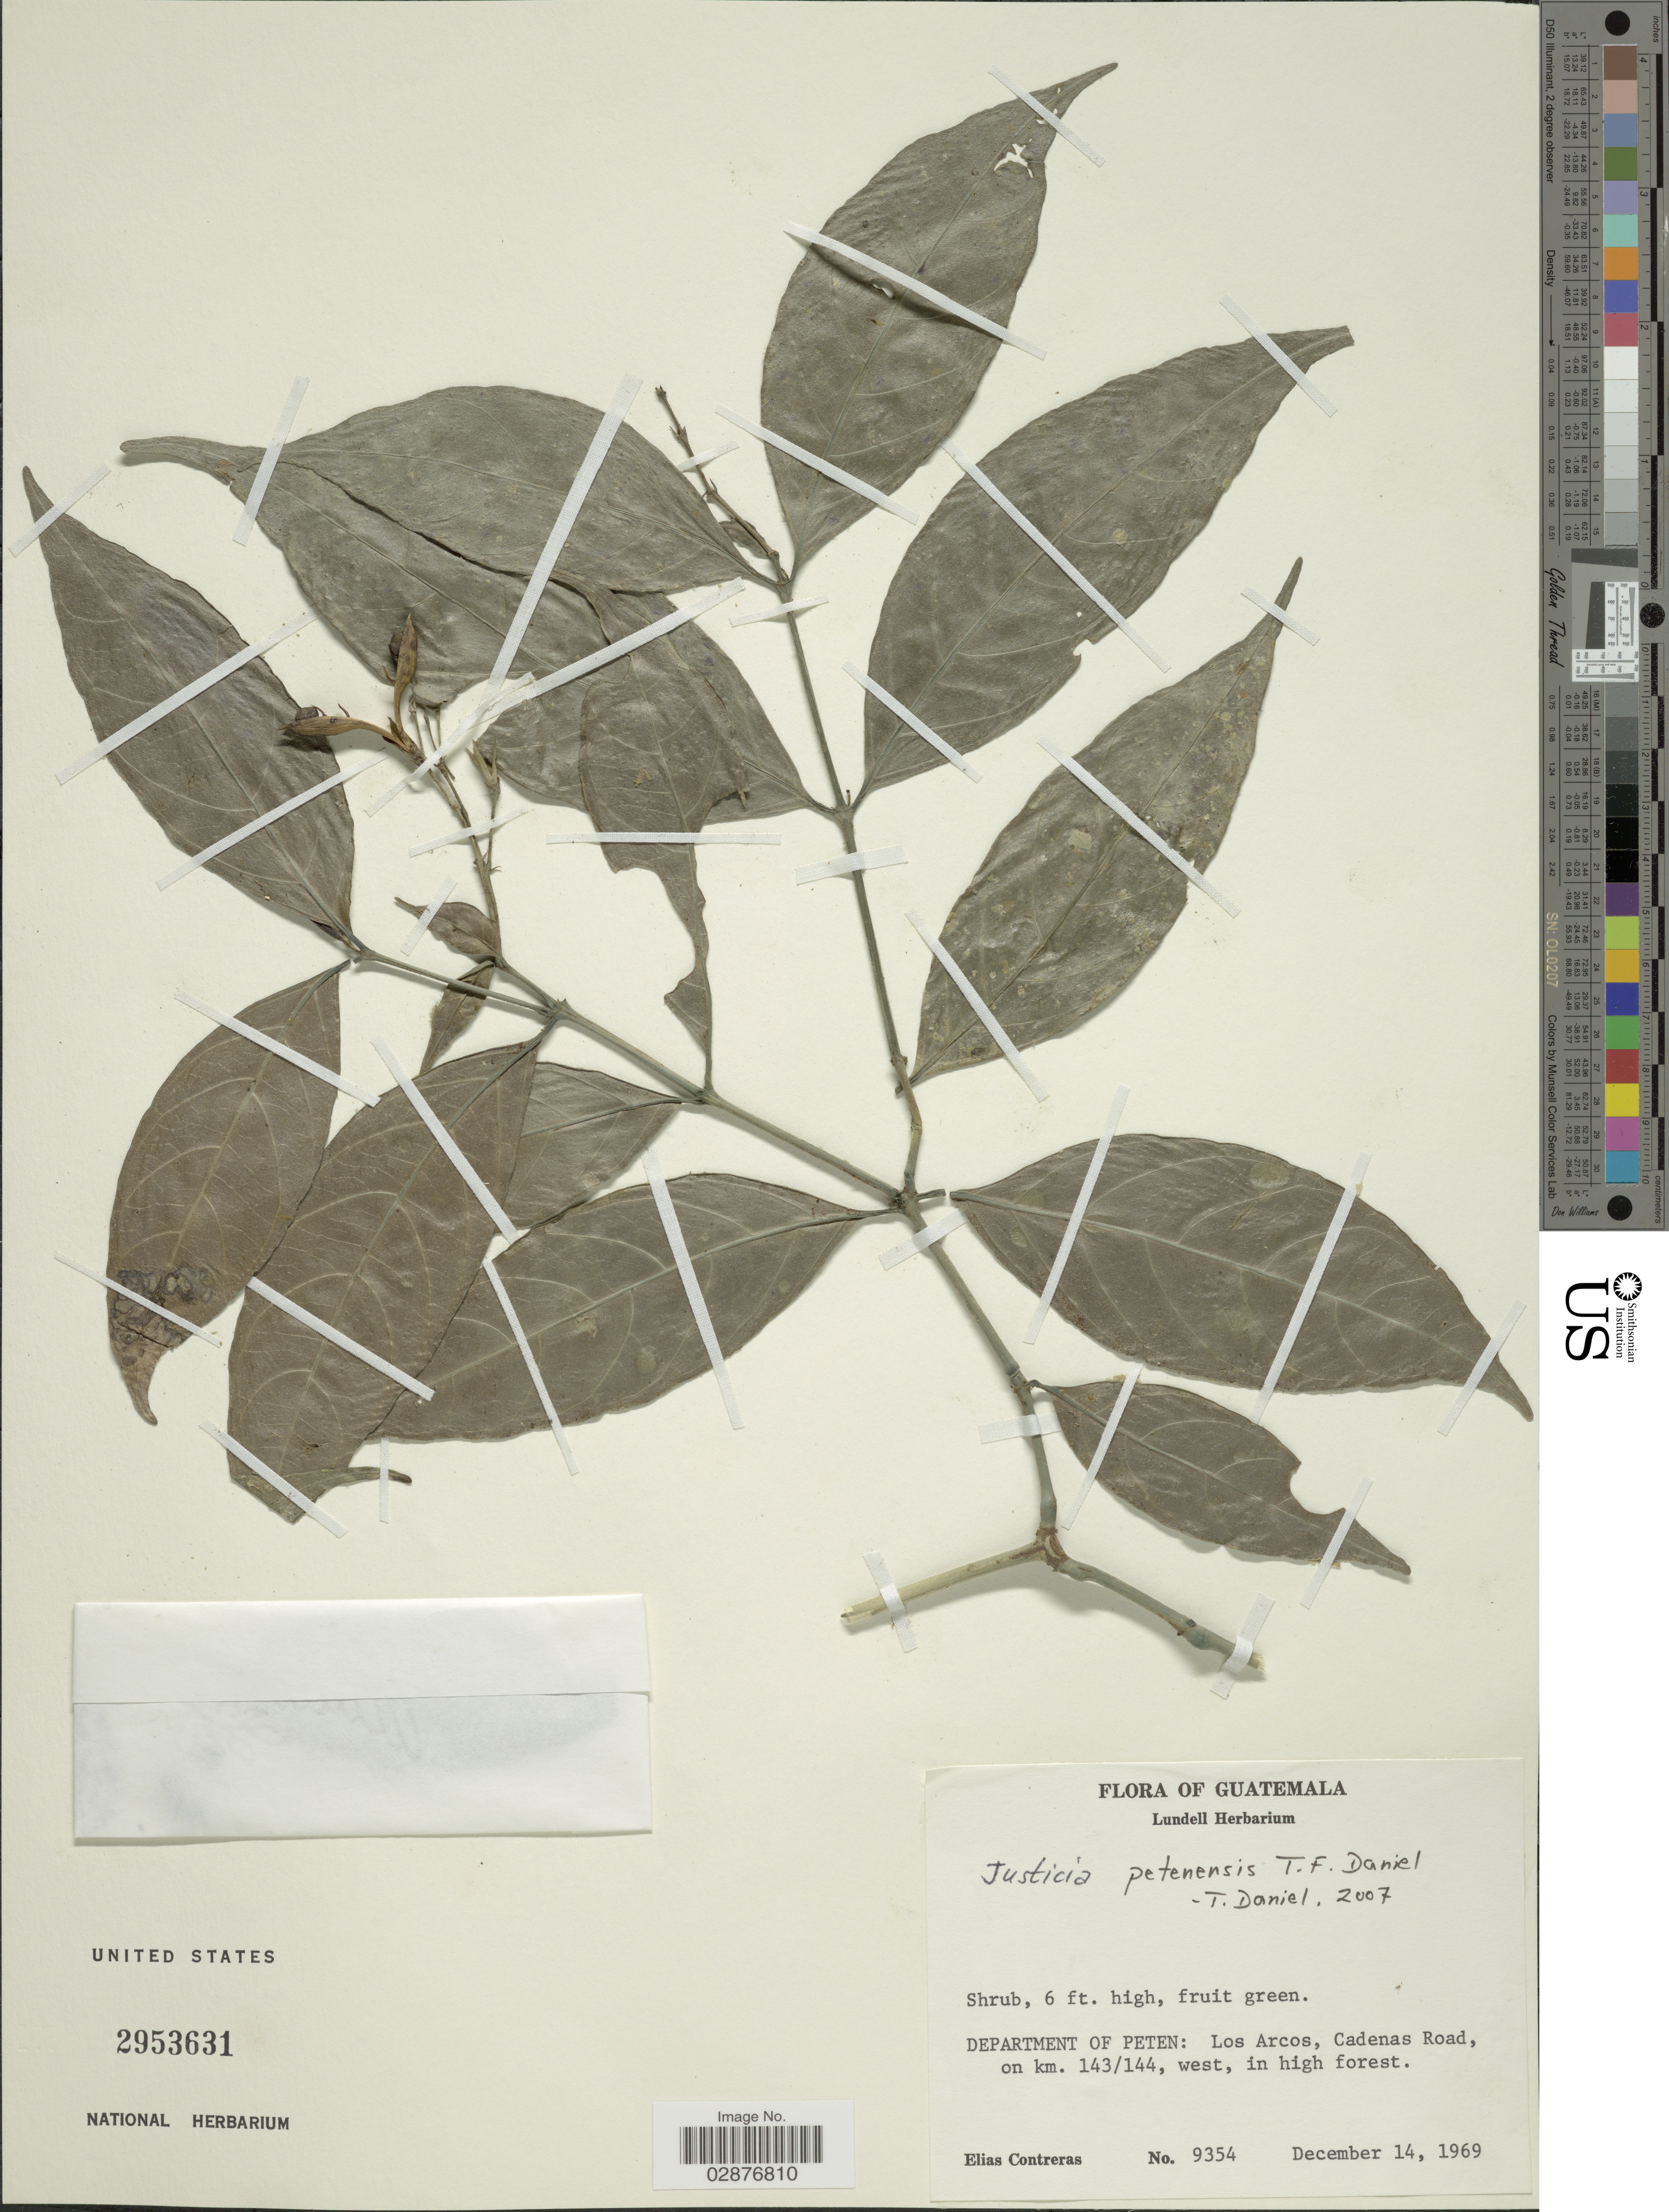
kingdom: Plantae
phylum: Tracheophyta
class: Magnoliopsida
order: Lamiales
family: Acanthaceae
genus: Justicia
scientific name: Justicia velizii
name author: T.F. Daniel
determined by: Daniel, Thomas F.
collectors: E. Contreras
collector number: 9354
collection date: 1969-12-14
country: Guatemala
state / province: El Petén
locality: Department of Peten: Los Arcos, Cadenas Road, on km. 143/144, west, in high forest.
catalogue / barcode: US 2953631